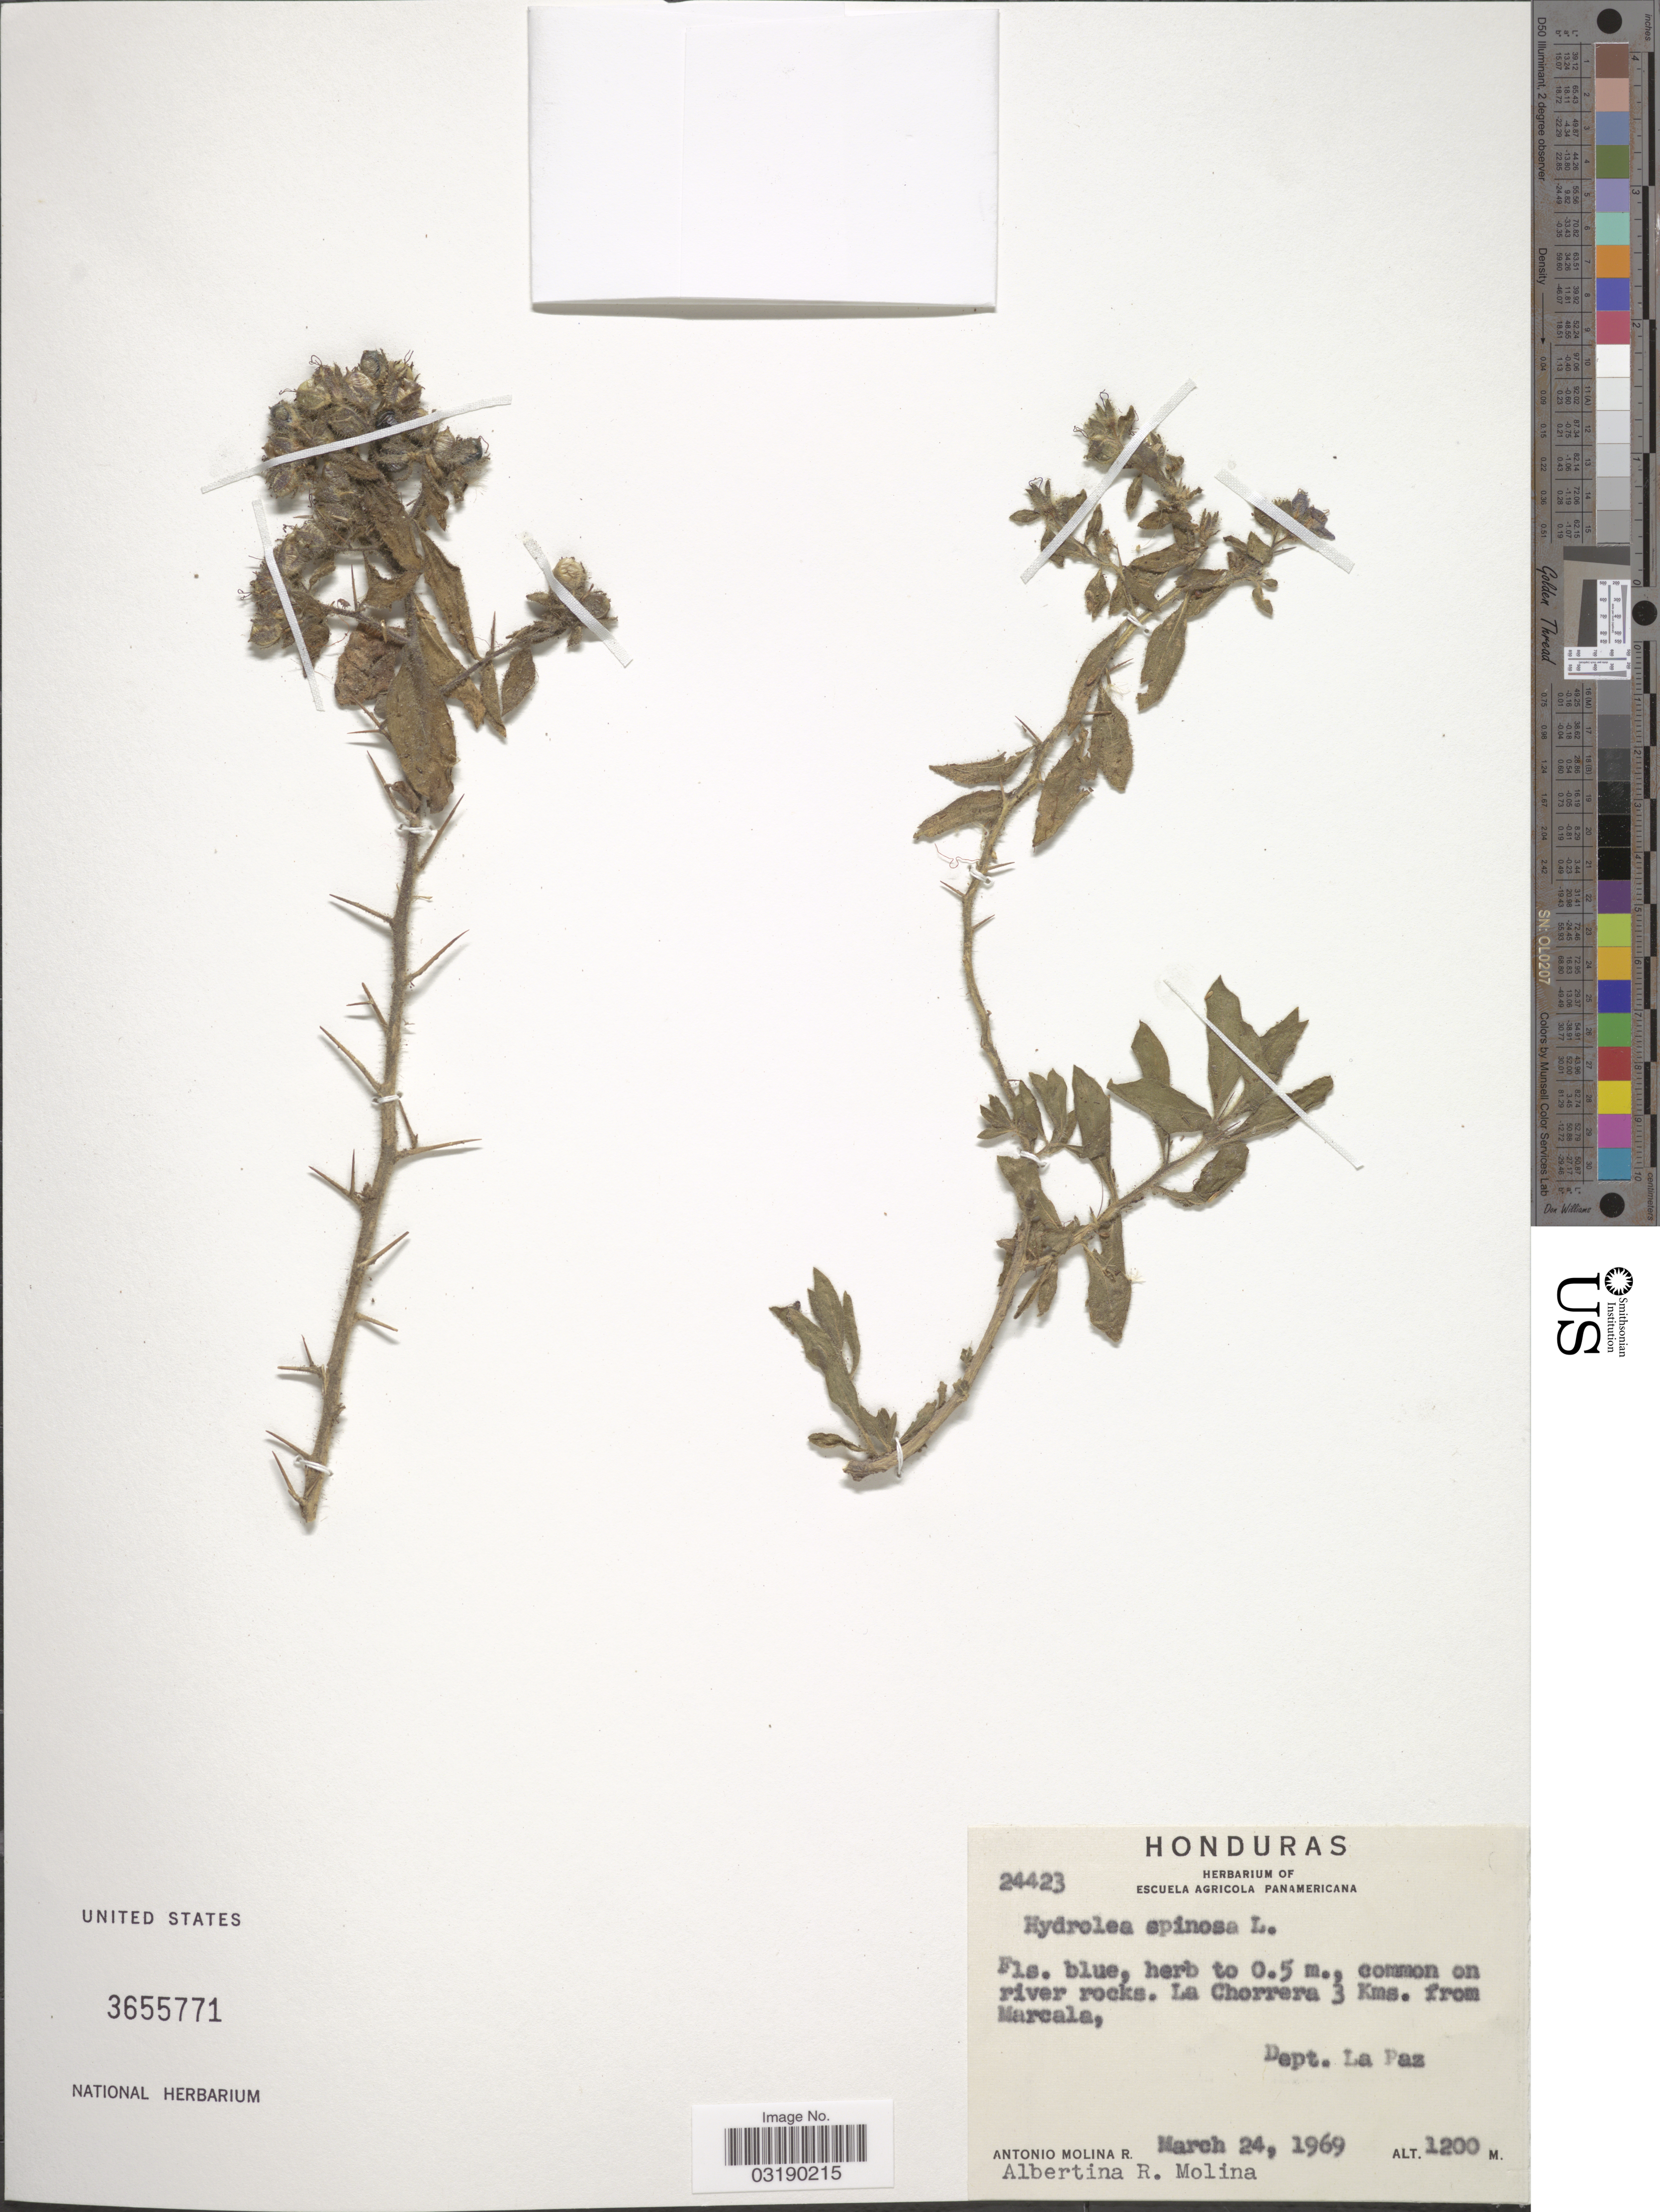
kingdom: Plantae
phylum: Tracheophyta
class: Magnoliopsida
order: Solanales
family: Hydroleaceae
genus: Hydrolea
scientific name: Hydrolea spinosa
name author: L.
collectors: A. Molina R. & A. R. Molina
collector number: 24423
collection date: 1969-03-24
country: Honduras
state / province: La Paz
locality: La Chorrera 3 Kms. from Marcala. Dept. La Paz.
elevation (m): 1200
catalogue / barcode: US 3655771